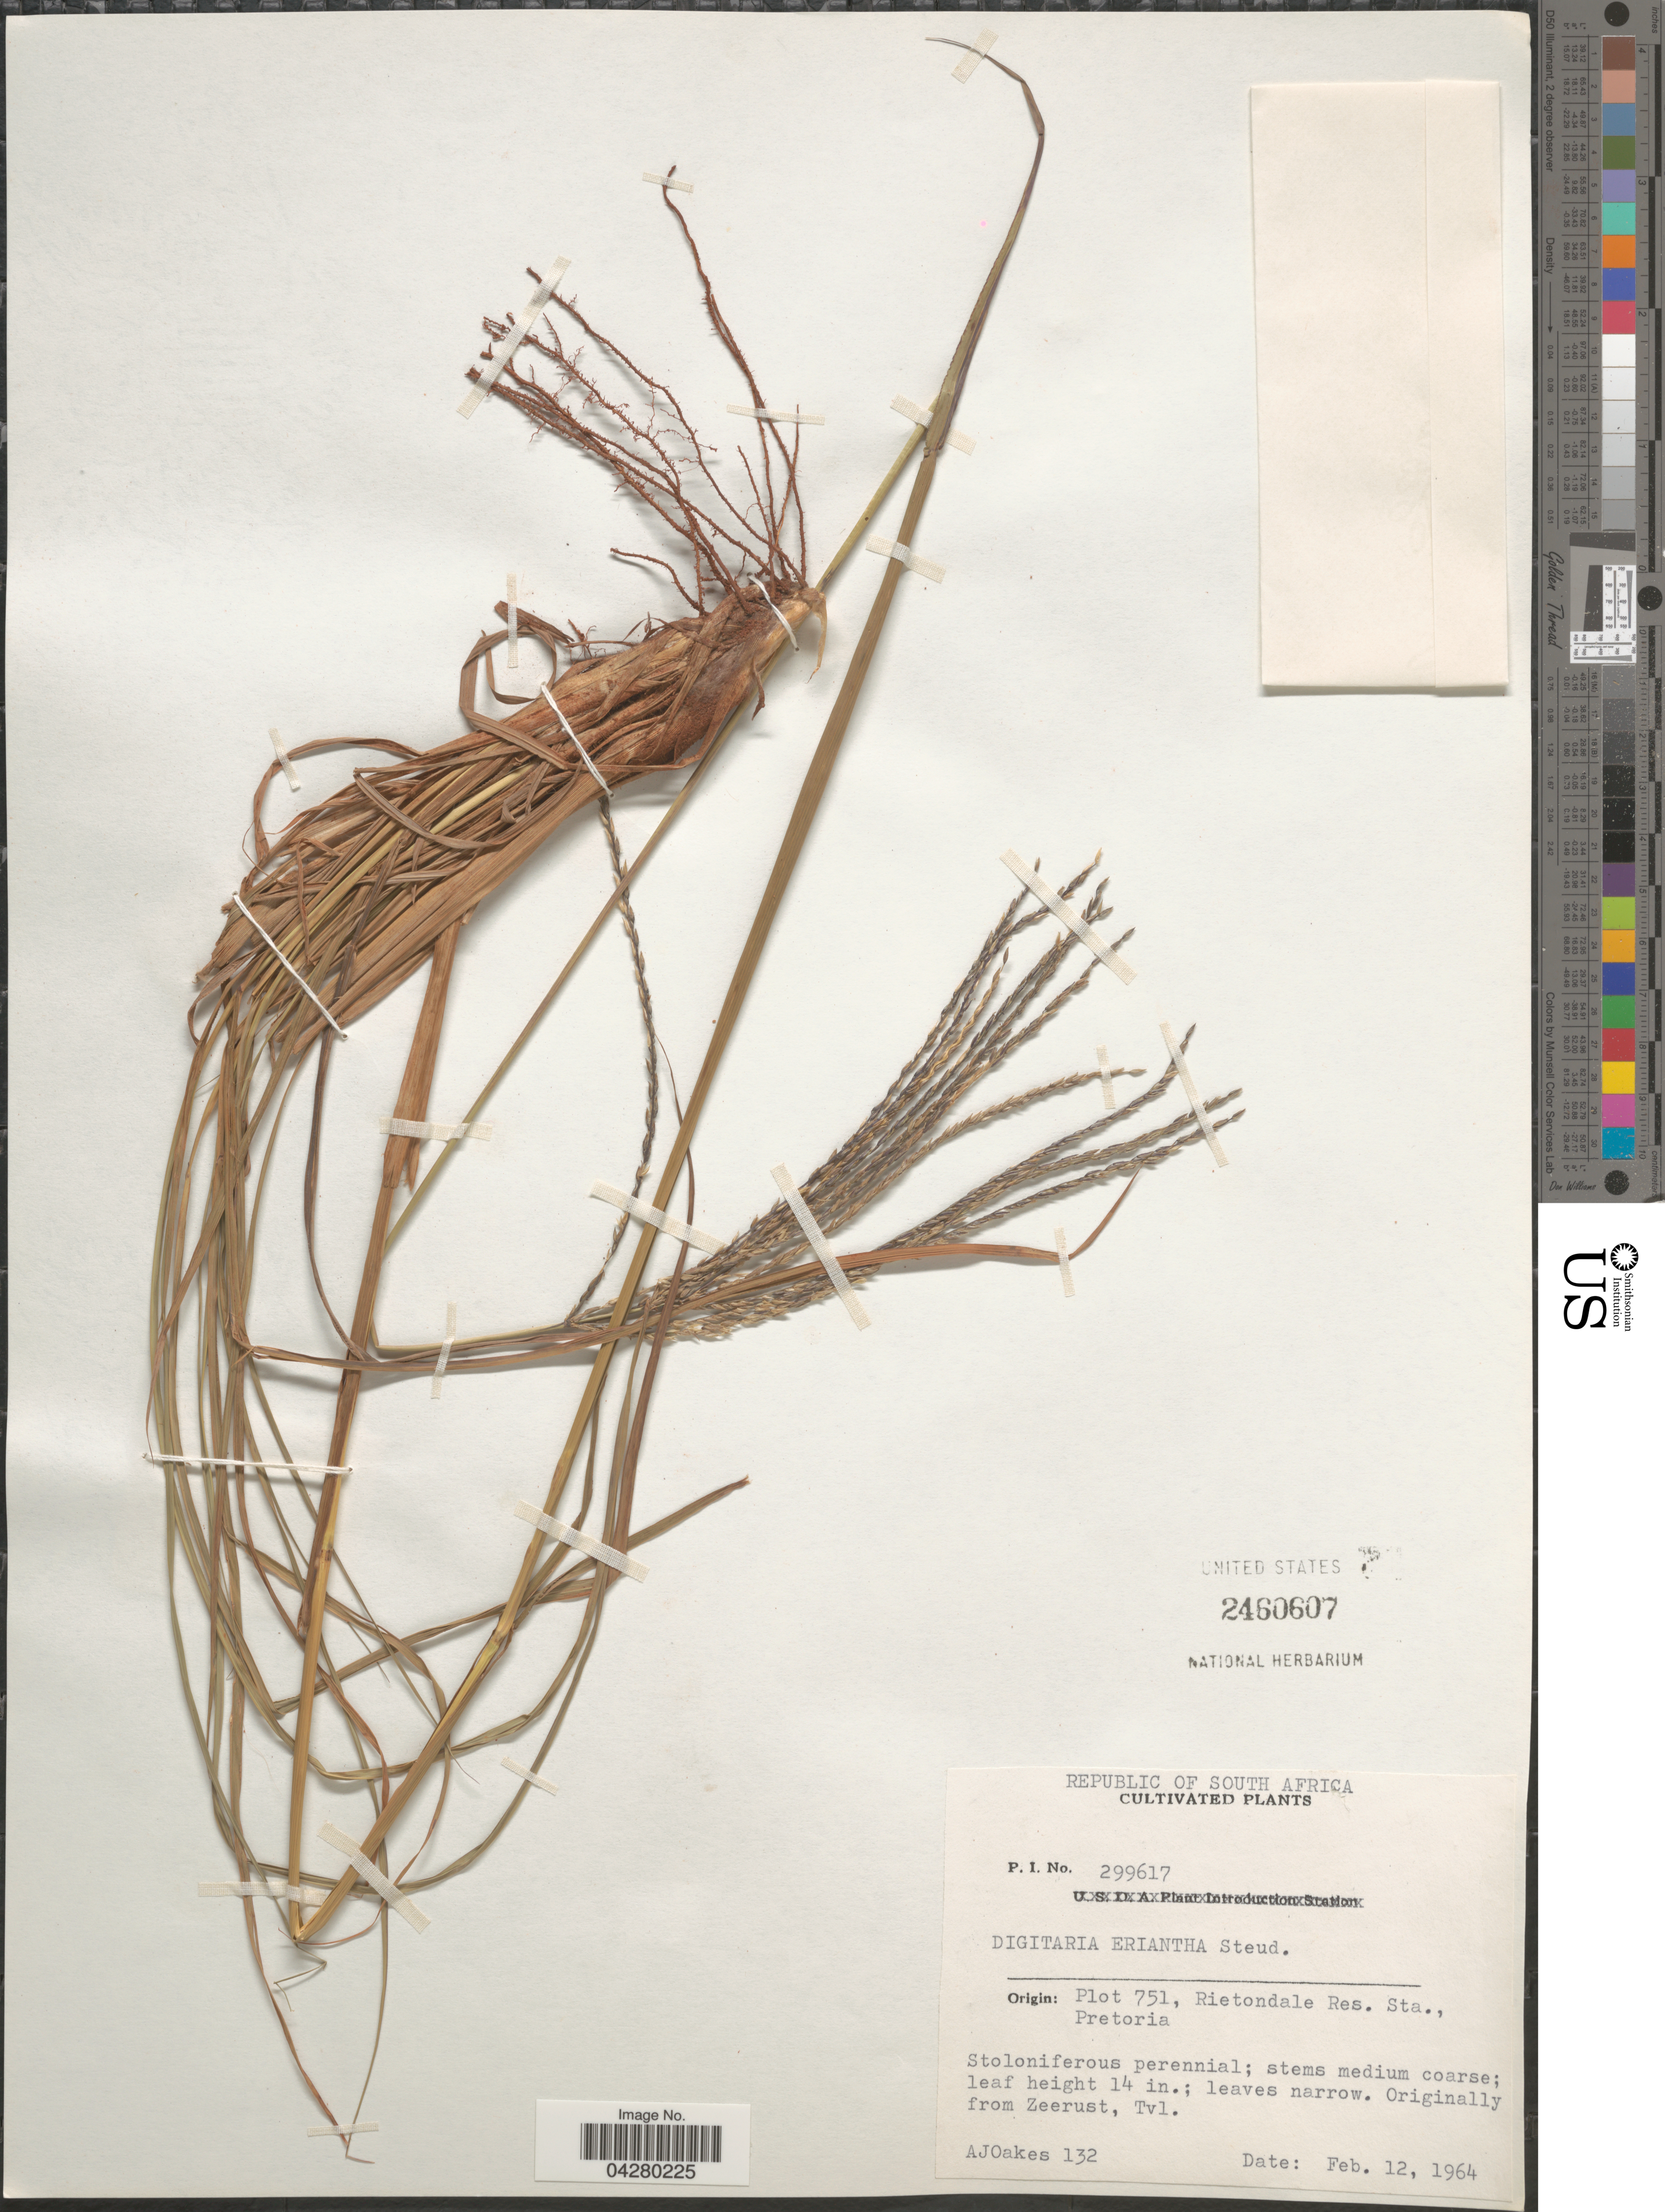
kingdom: Plantae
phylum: Tracheophyta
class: Liliopsida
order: Poales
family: Poaceae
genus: Digitaria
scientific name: Digitaria eriantha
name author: Steud.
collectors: A. Oakes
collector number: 132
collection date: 1964-02-12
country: South Africa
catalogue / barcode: US 2460607